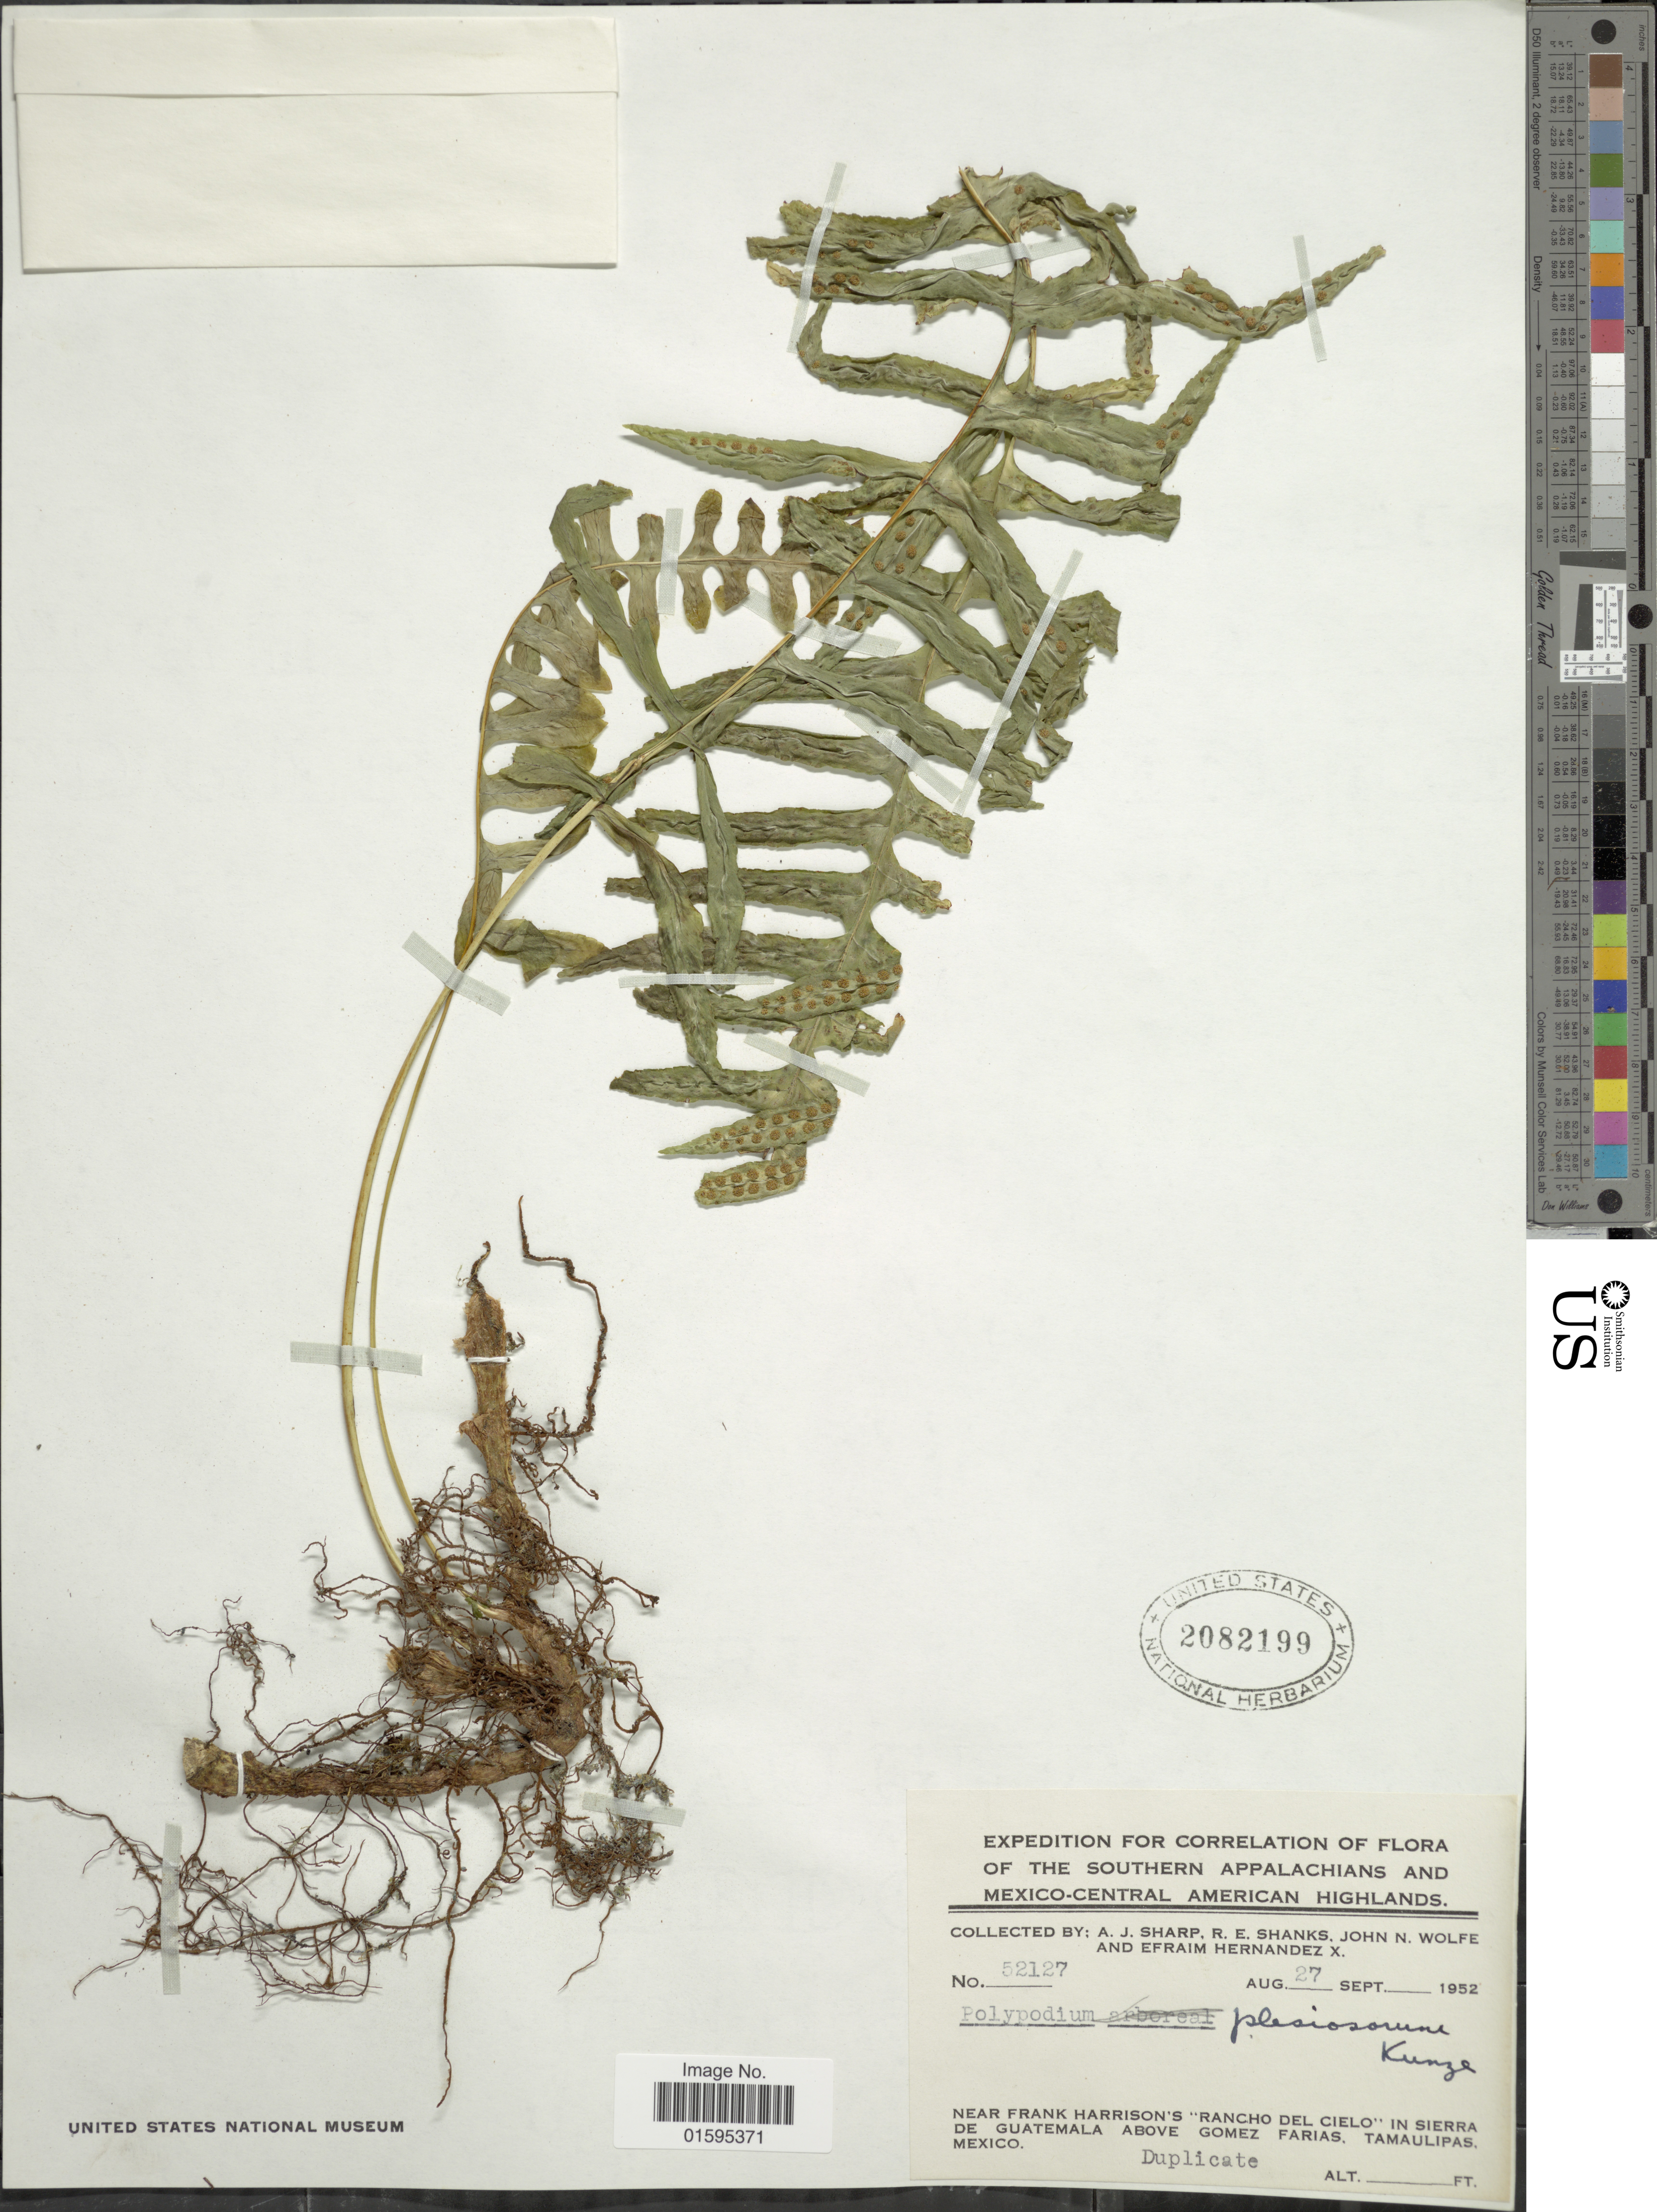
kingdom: Plantae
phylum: Tracheophyta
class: Polypodiopsida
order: Polypodiales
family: Polypodiaceae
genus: Polypodium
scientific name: Polypodium plesiosorum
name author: Kunze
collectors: A. J. Sharp, R. Shanks, J. Wolfe & E. Hernandez X.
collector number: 52127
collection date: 1952-08-27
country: Mexico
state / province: Tamaulipas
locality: Southern Appalachians and Mexico-Central American Highlands, near Frank Harrison's "Rancho Del Cielo" in sierra de Guatemala above Gomez Farias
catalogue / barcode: US 2082199